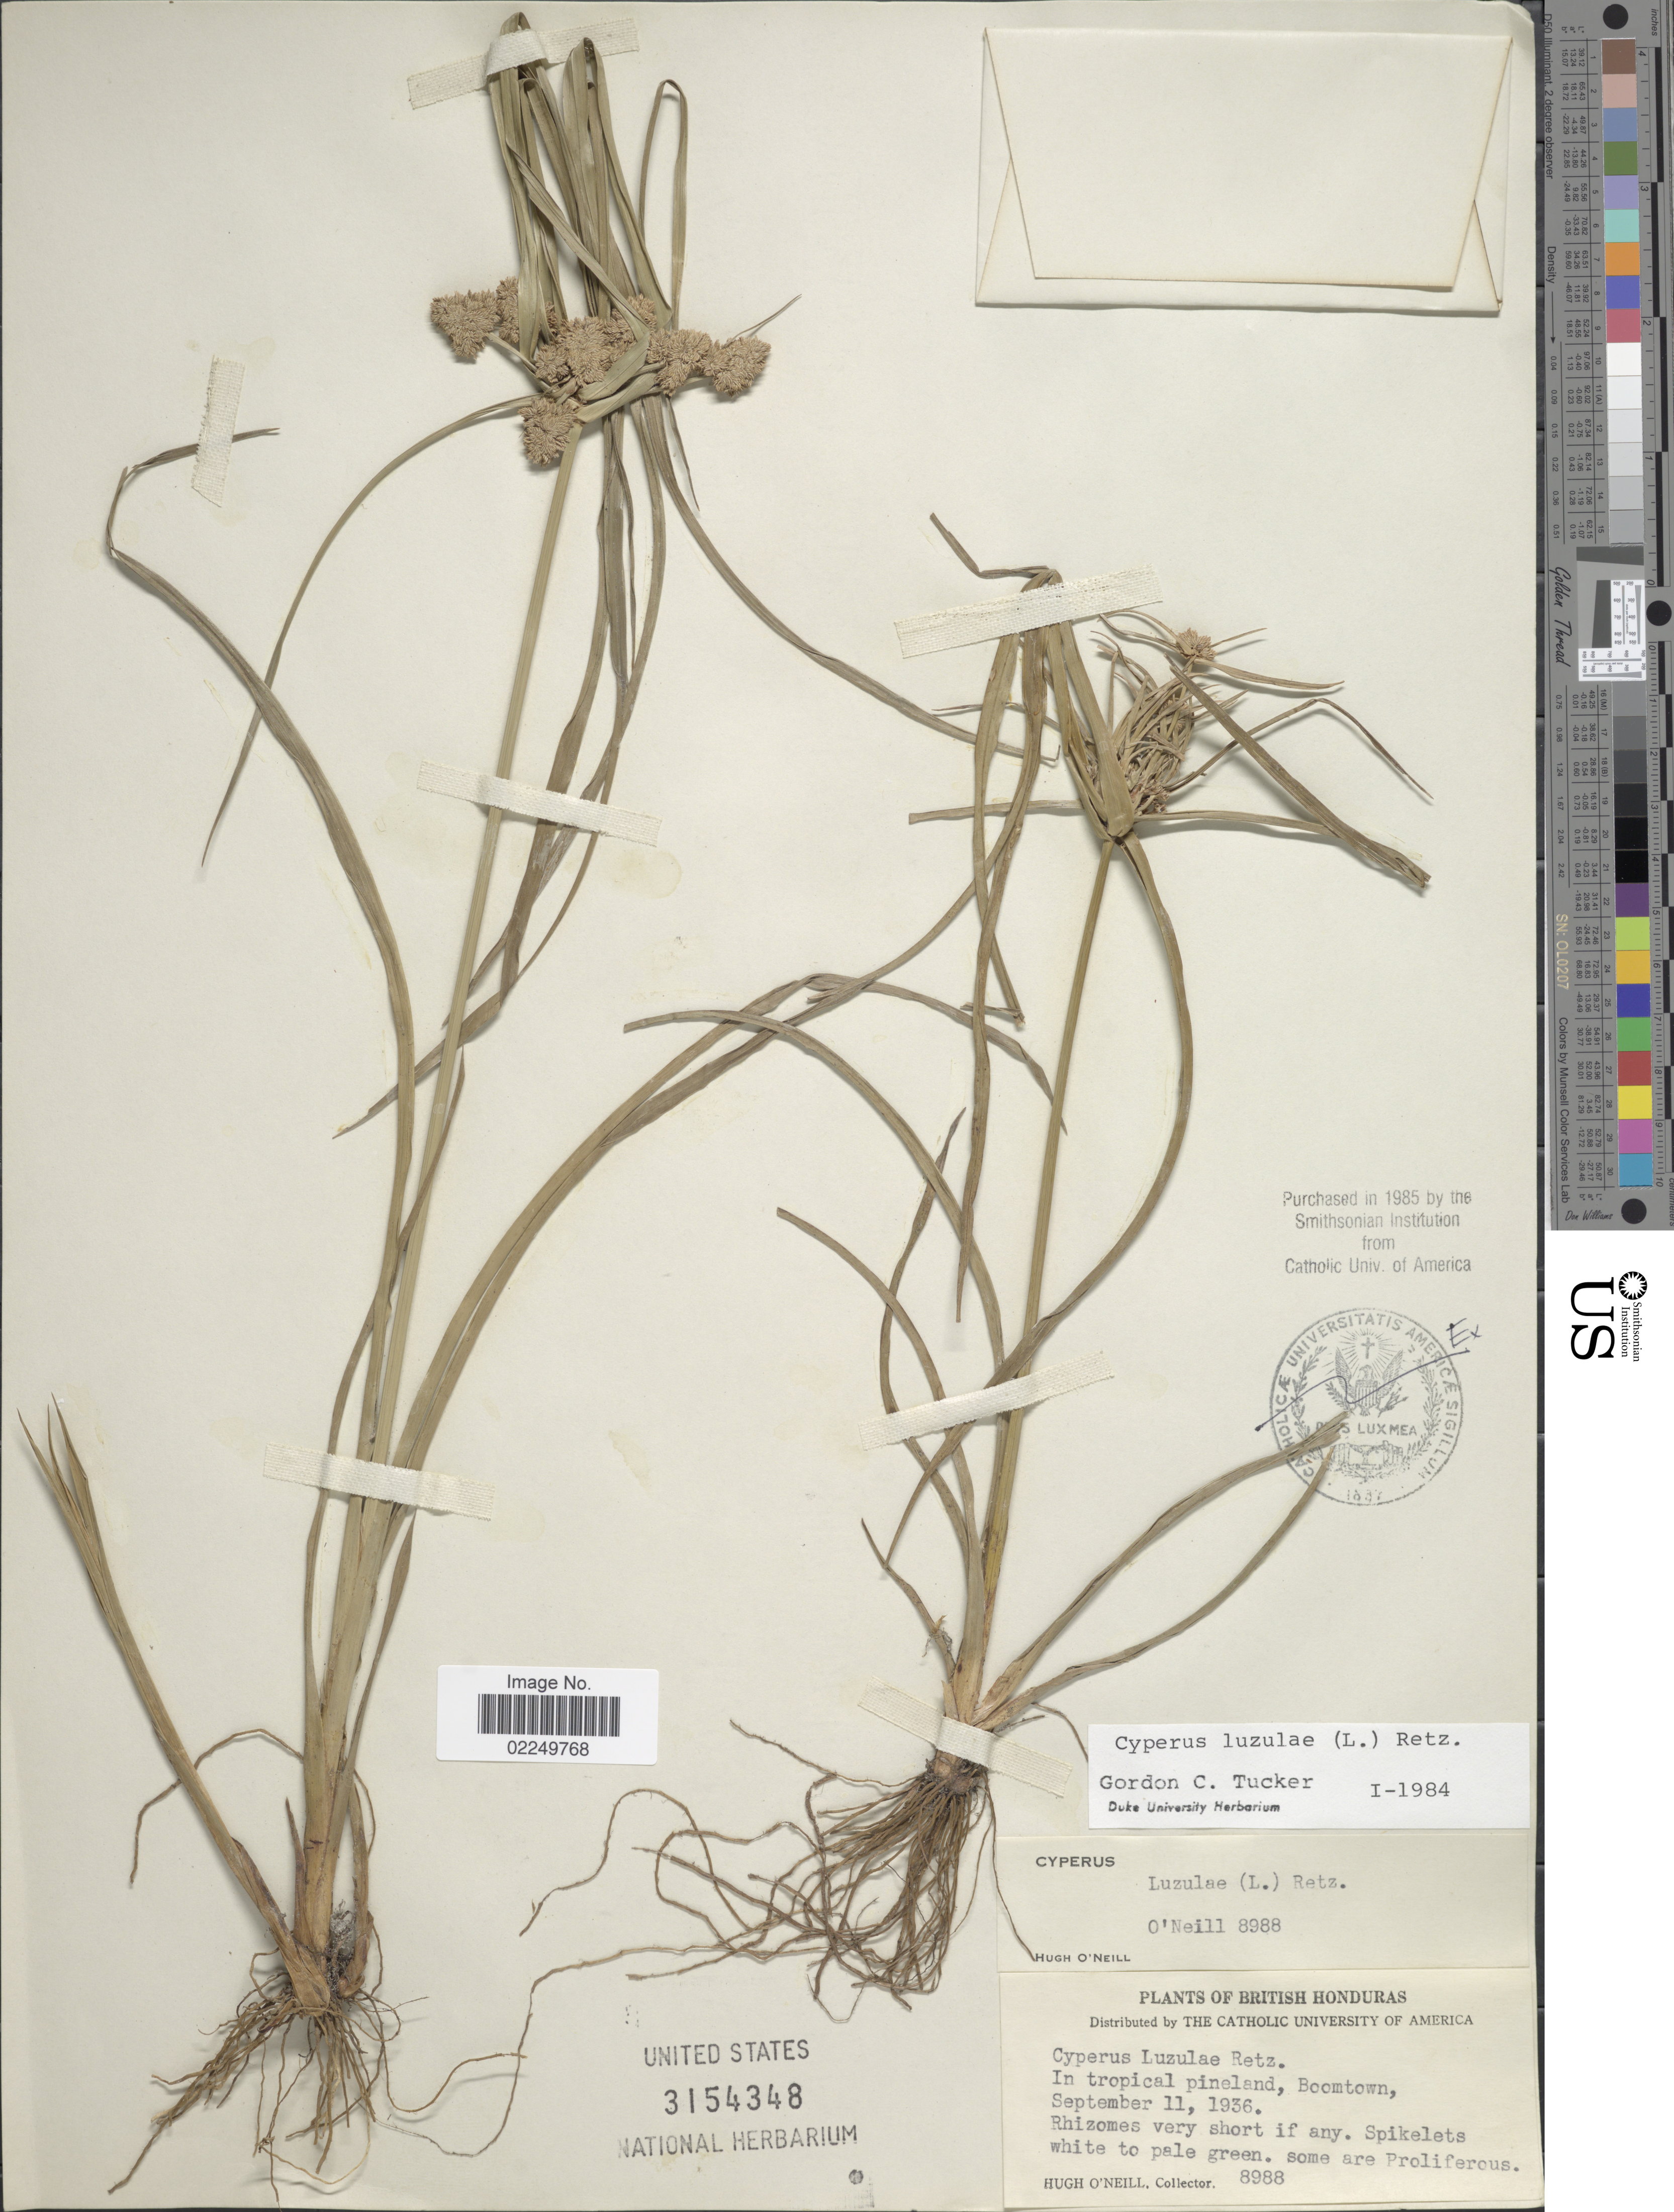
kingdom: Plantae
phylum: Tracheophyta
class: Liliopsida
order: Poales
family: Cyperaceae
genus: Cyperus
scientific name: Cyperus luzulae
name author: (L.) Rottb. ex Retz.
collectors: H. O'Neill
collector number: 8988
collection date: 1936-09-11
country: Belize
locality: In tropical pineland, Boomtown, British Honduras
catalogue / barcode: US 3154348